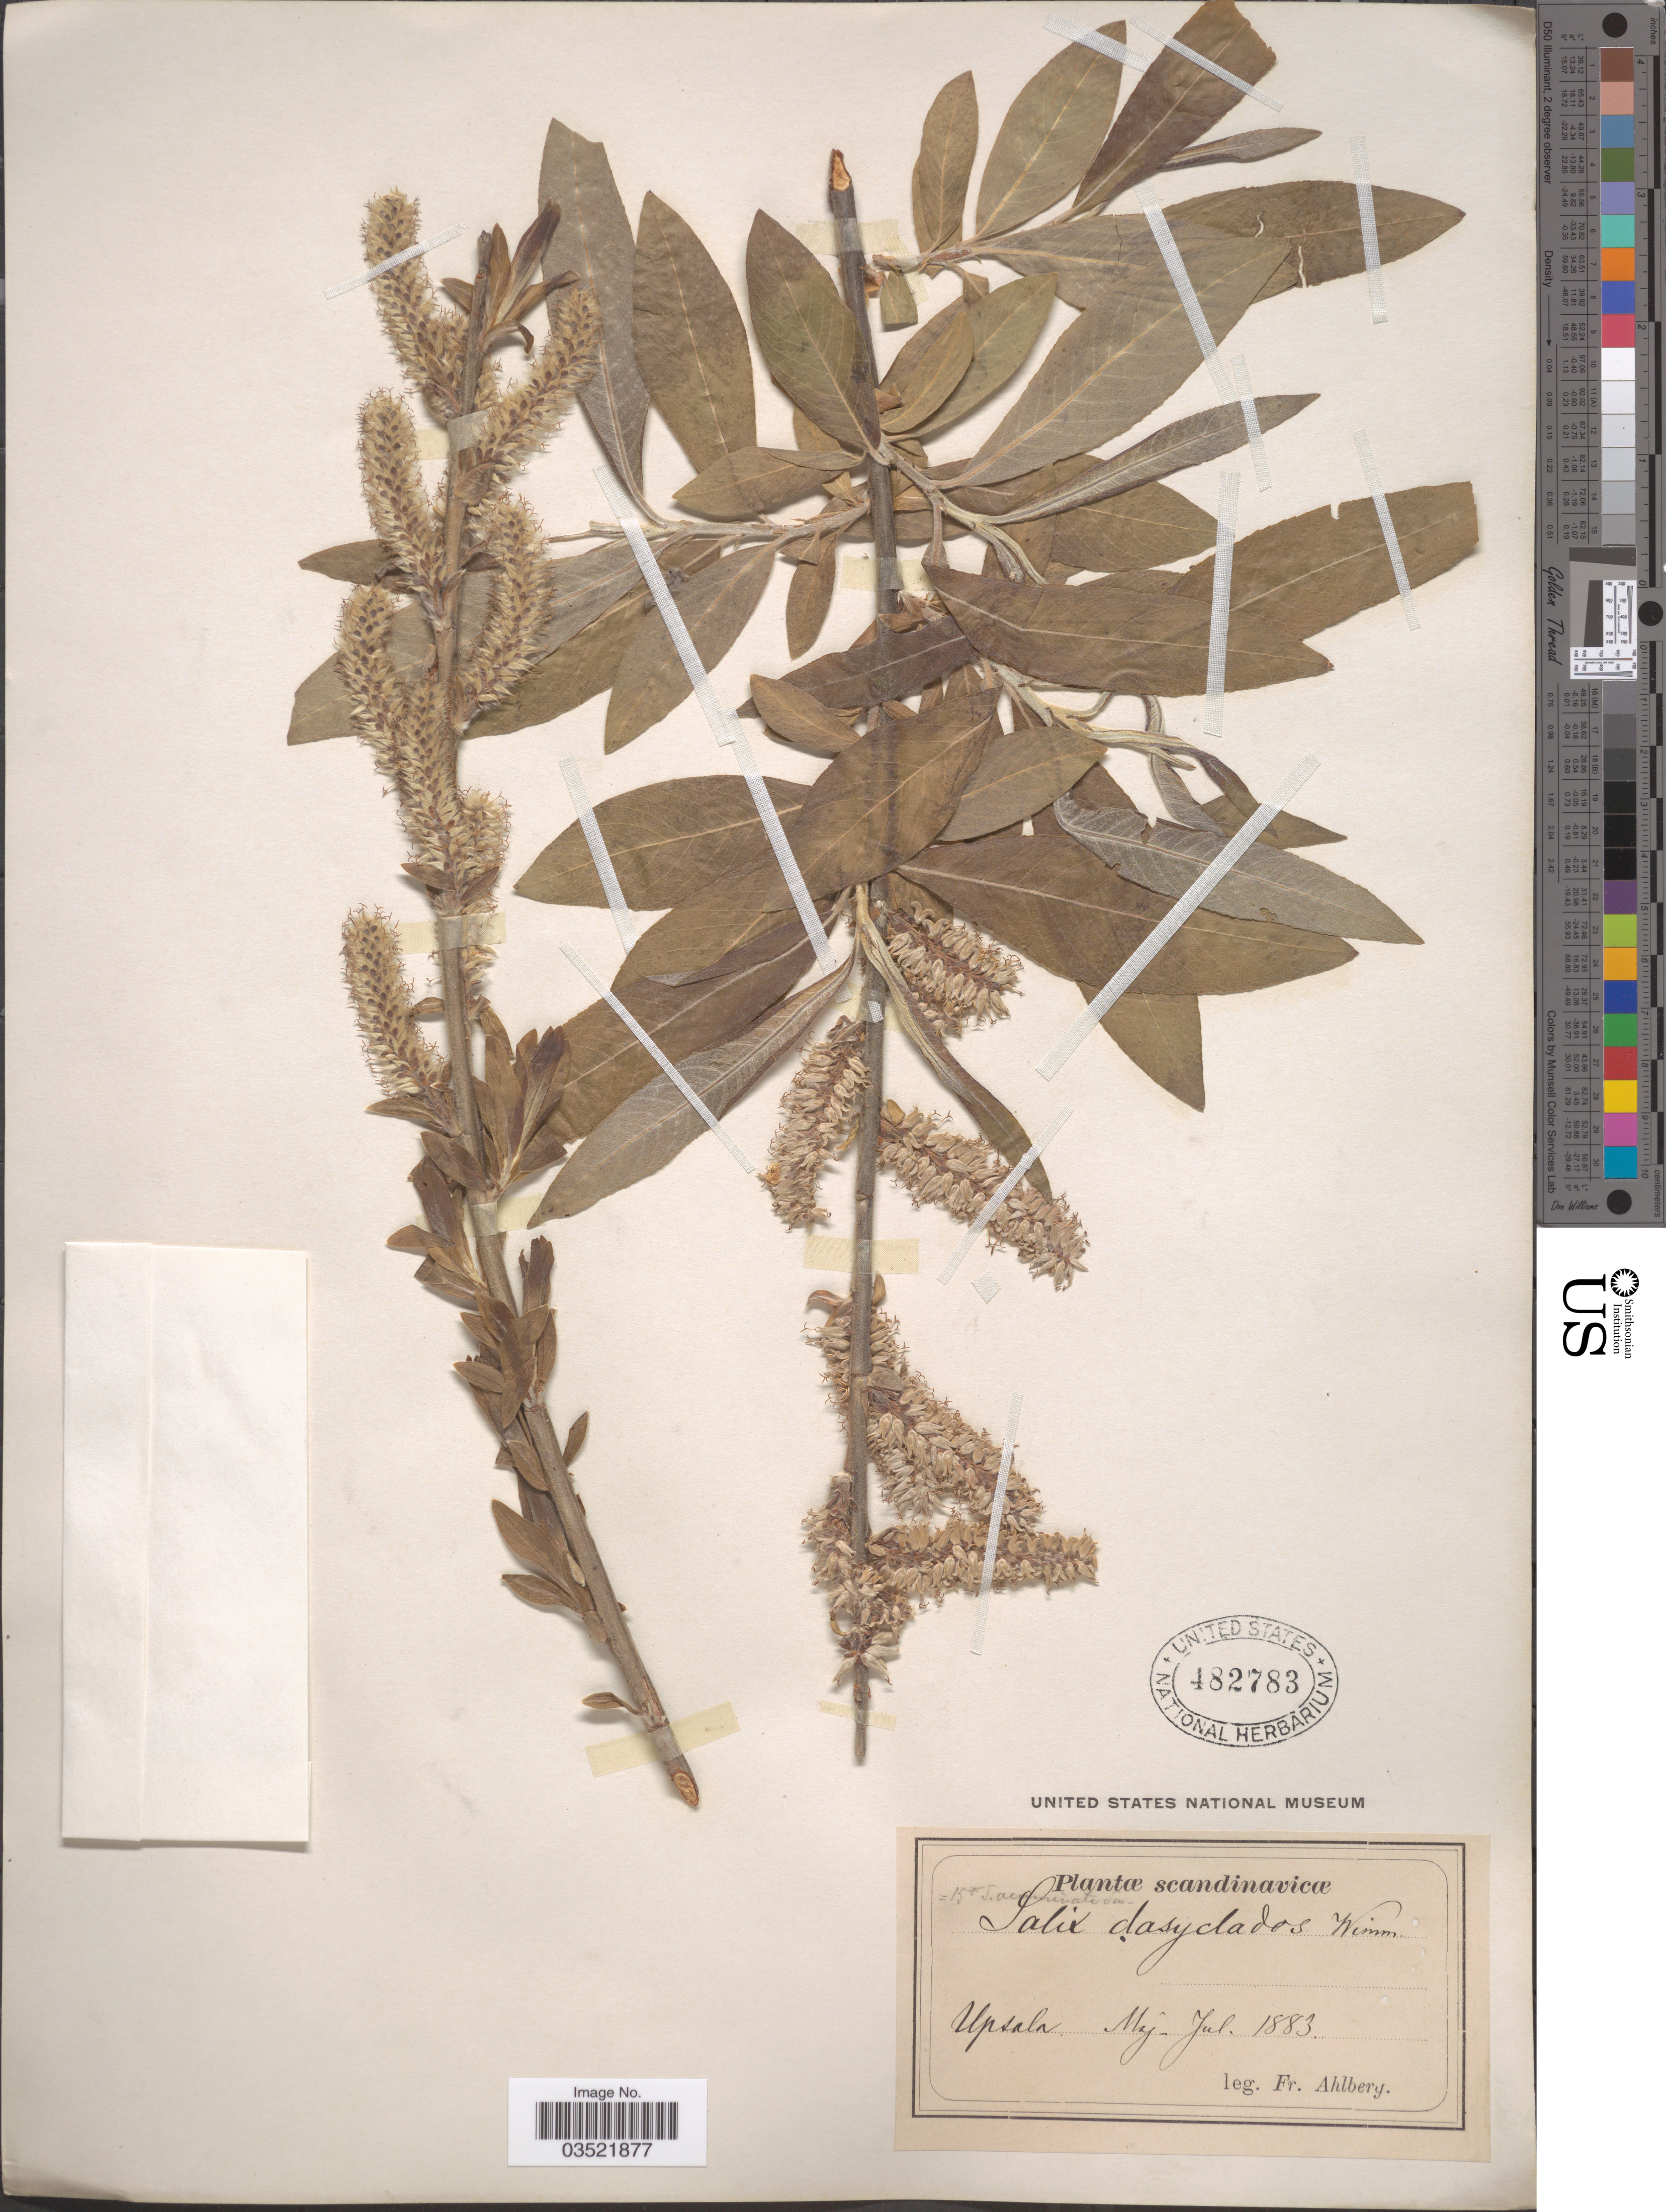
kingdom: Plantae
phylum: Tracheophyta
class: Magnoliopsida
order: Malpighiales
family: Salicaceae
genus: Salix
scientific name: Salix dasyclados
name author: Wimm.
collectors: F. Ahlberg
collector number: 15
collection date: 1883-05/1883-07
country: Sweden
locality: Scandinavicæ. Upsala.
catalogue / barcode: US 482783